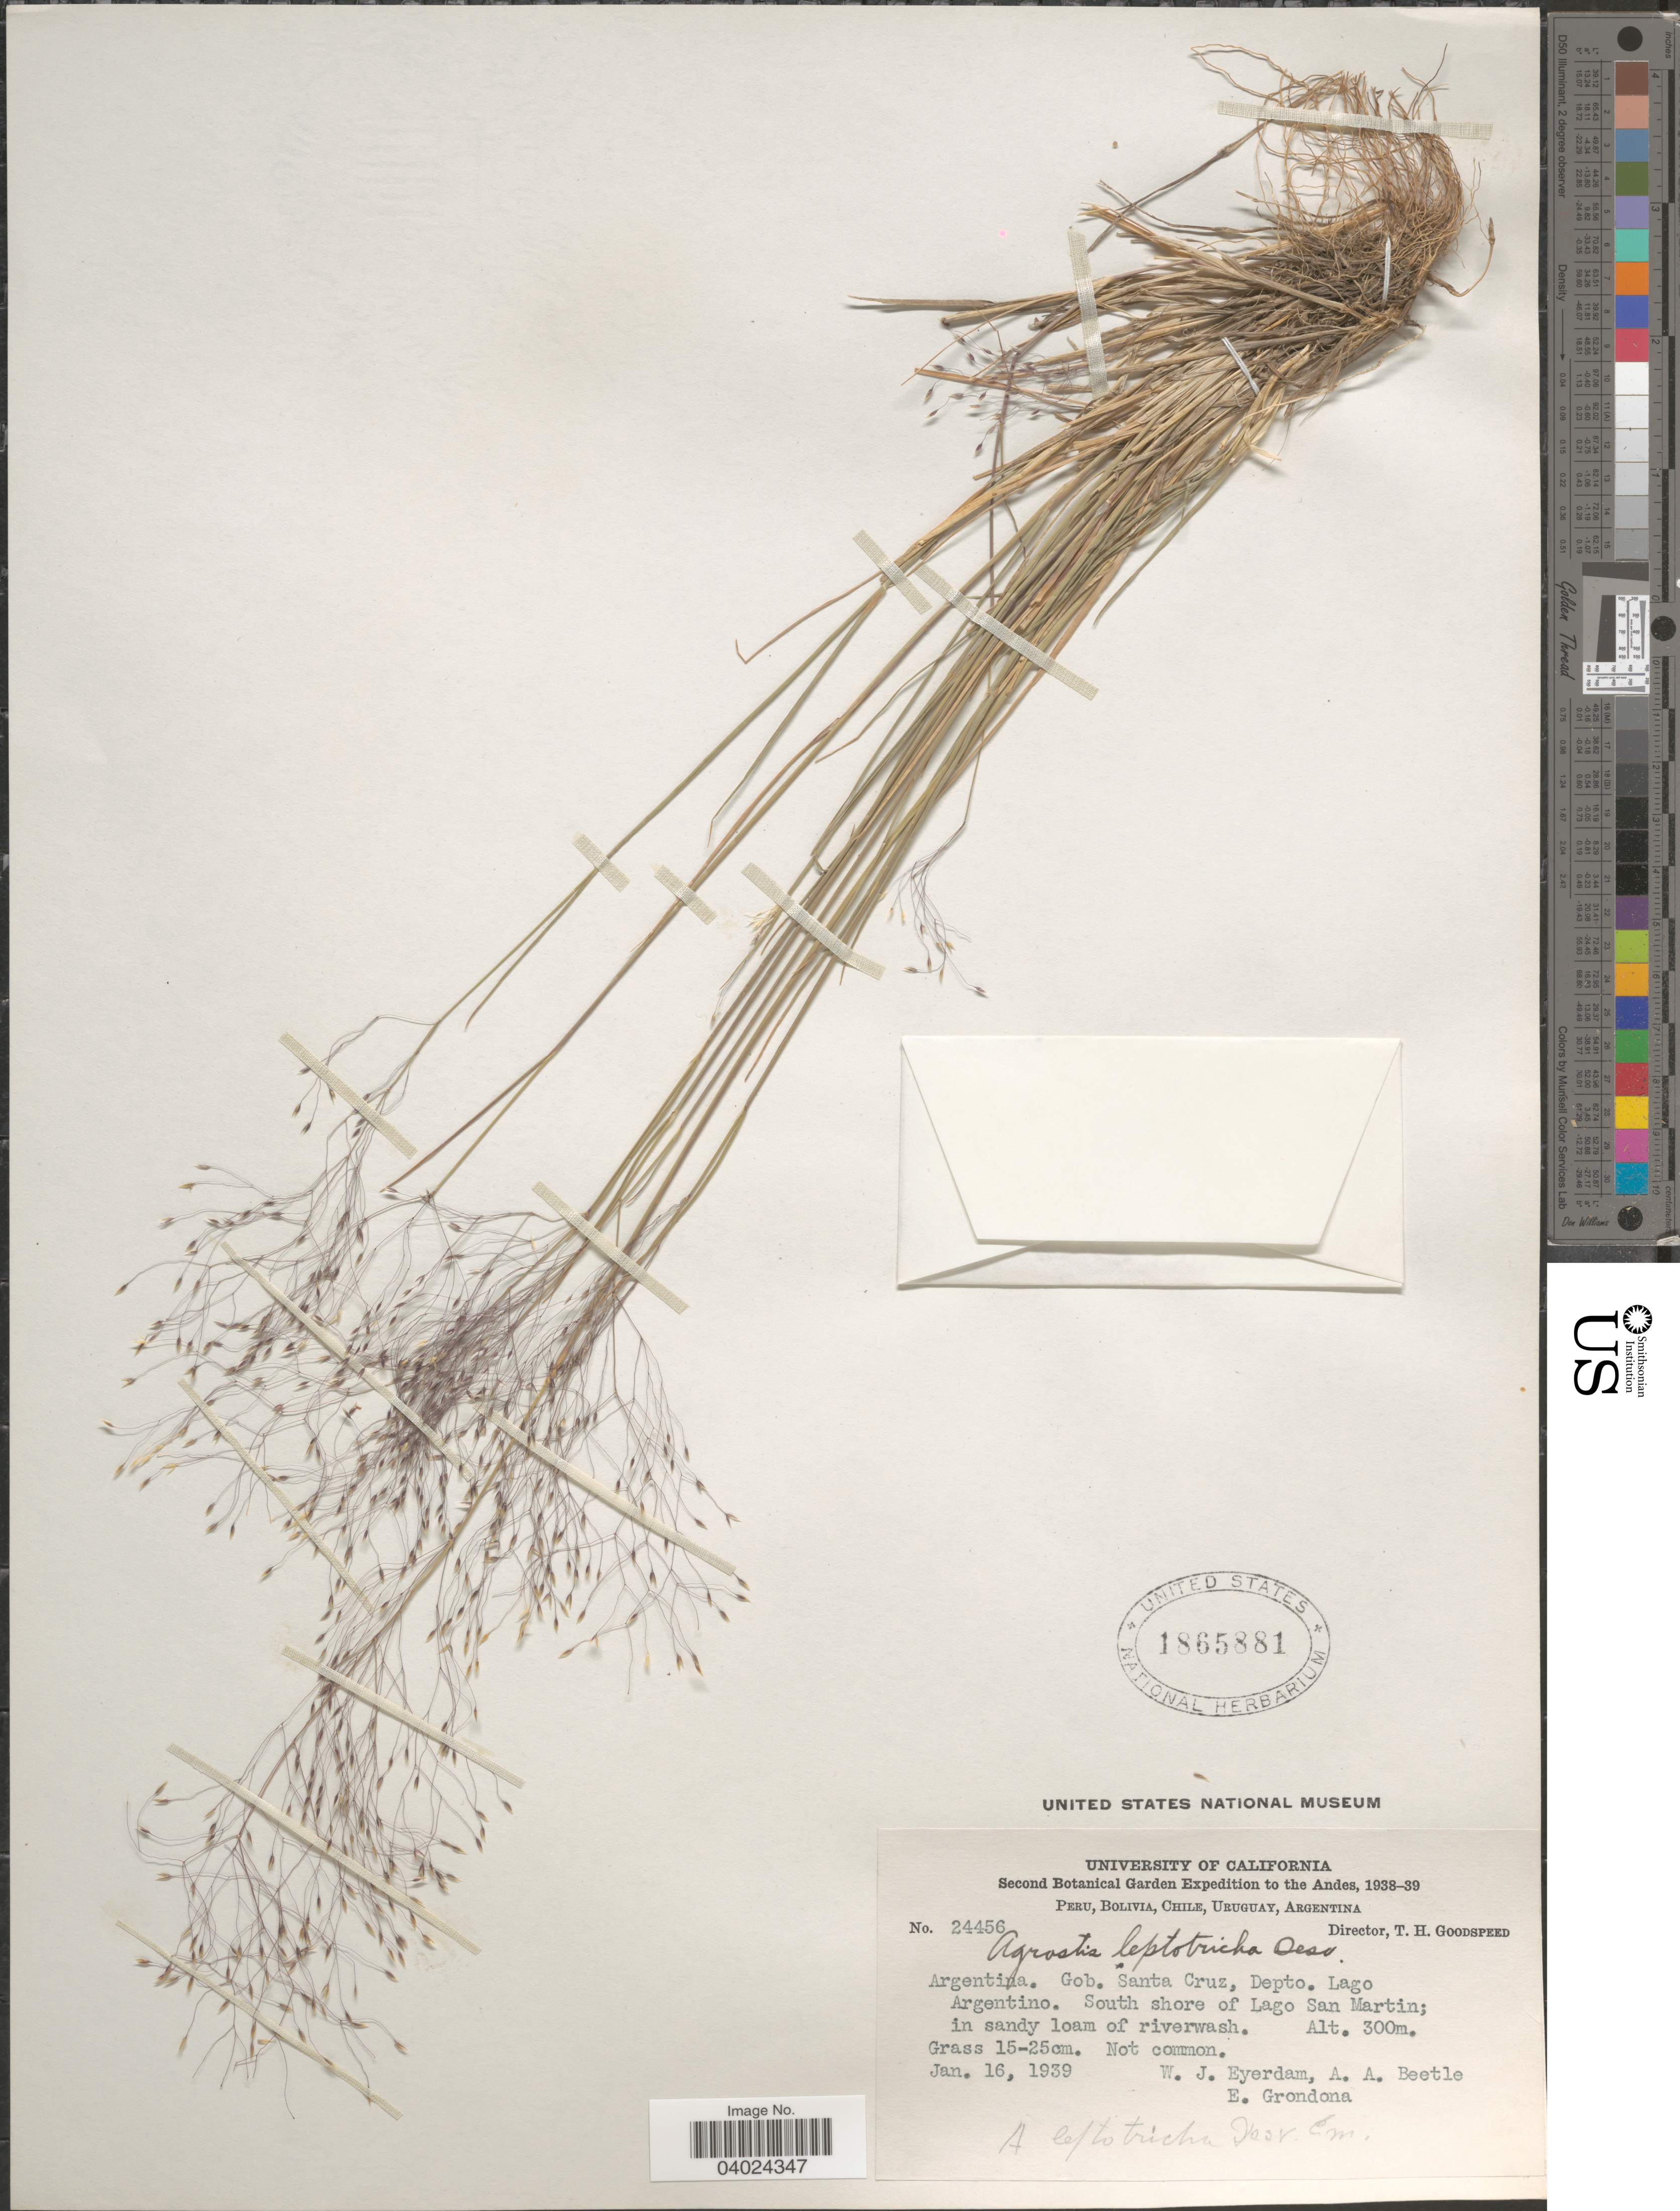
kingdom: Plantae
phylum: Tracheophyta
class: Liliopsida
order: Poales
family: Poaceae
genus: Agrostis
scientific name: Agrostis leptotricha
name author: É. Desv.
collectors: W. J. Eyerdam, A. A. Beetle & E. Grondona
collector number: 24456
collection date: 1939-01-16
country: Argentina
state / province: Santa Cruz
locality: The Andes. Gob. Santa Cruz, Depto. Lago Argentino. South shore of Lago San Martin.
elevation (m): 300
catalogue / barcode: US 1865881